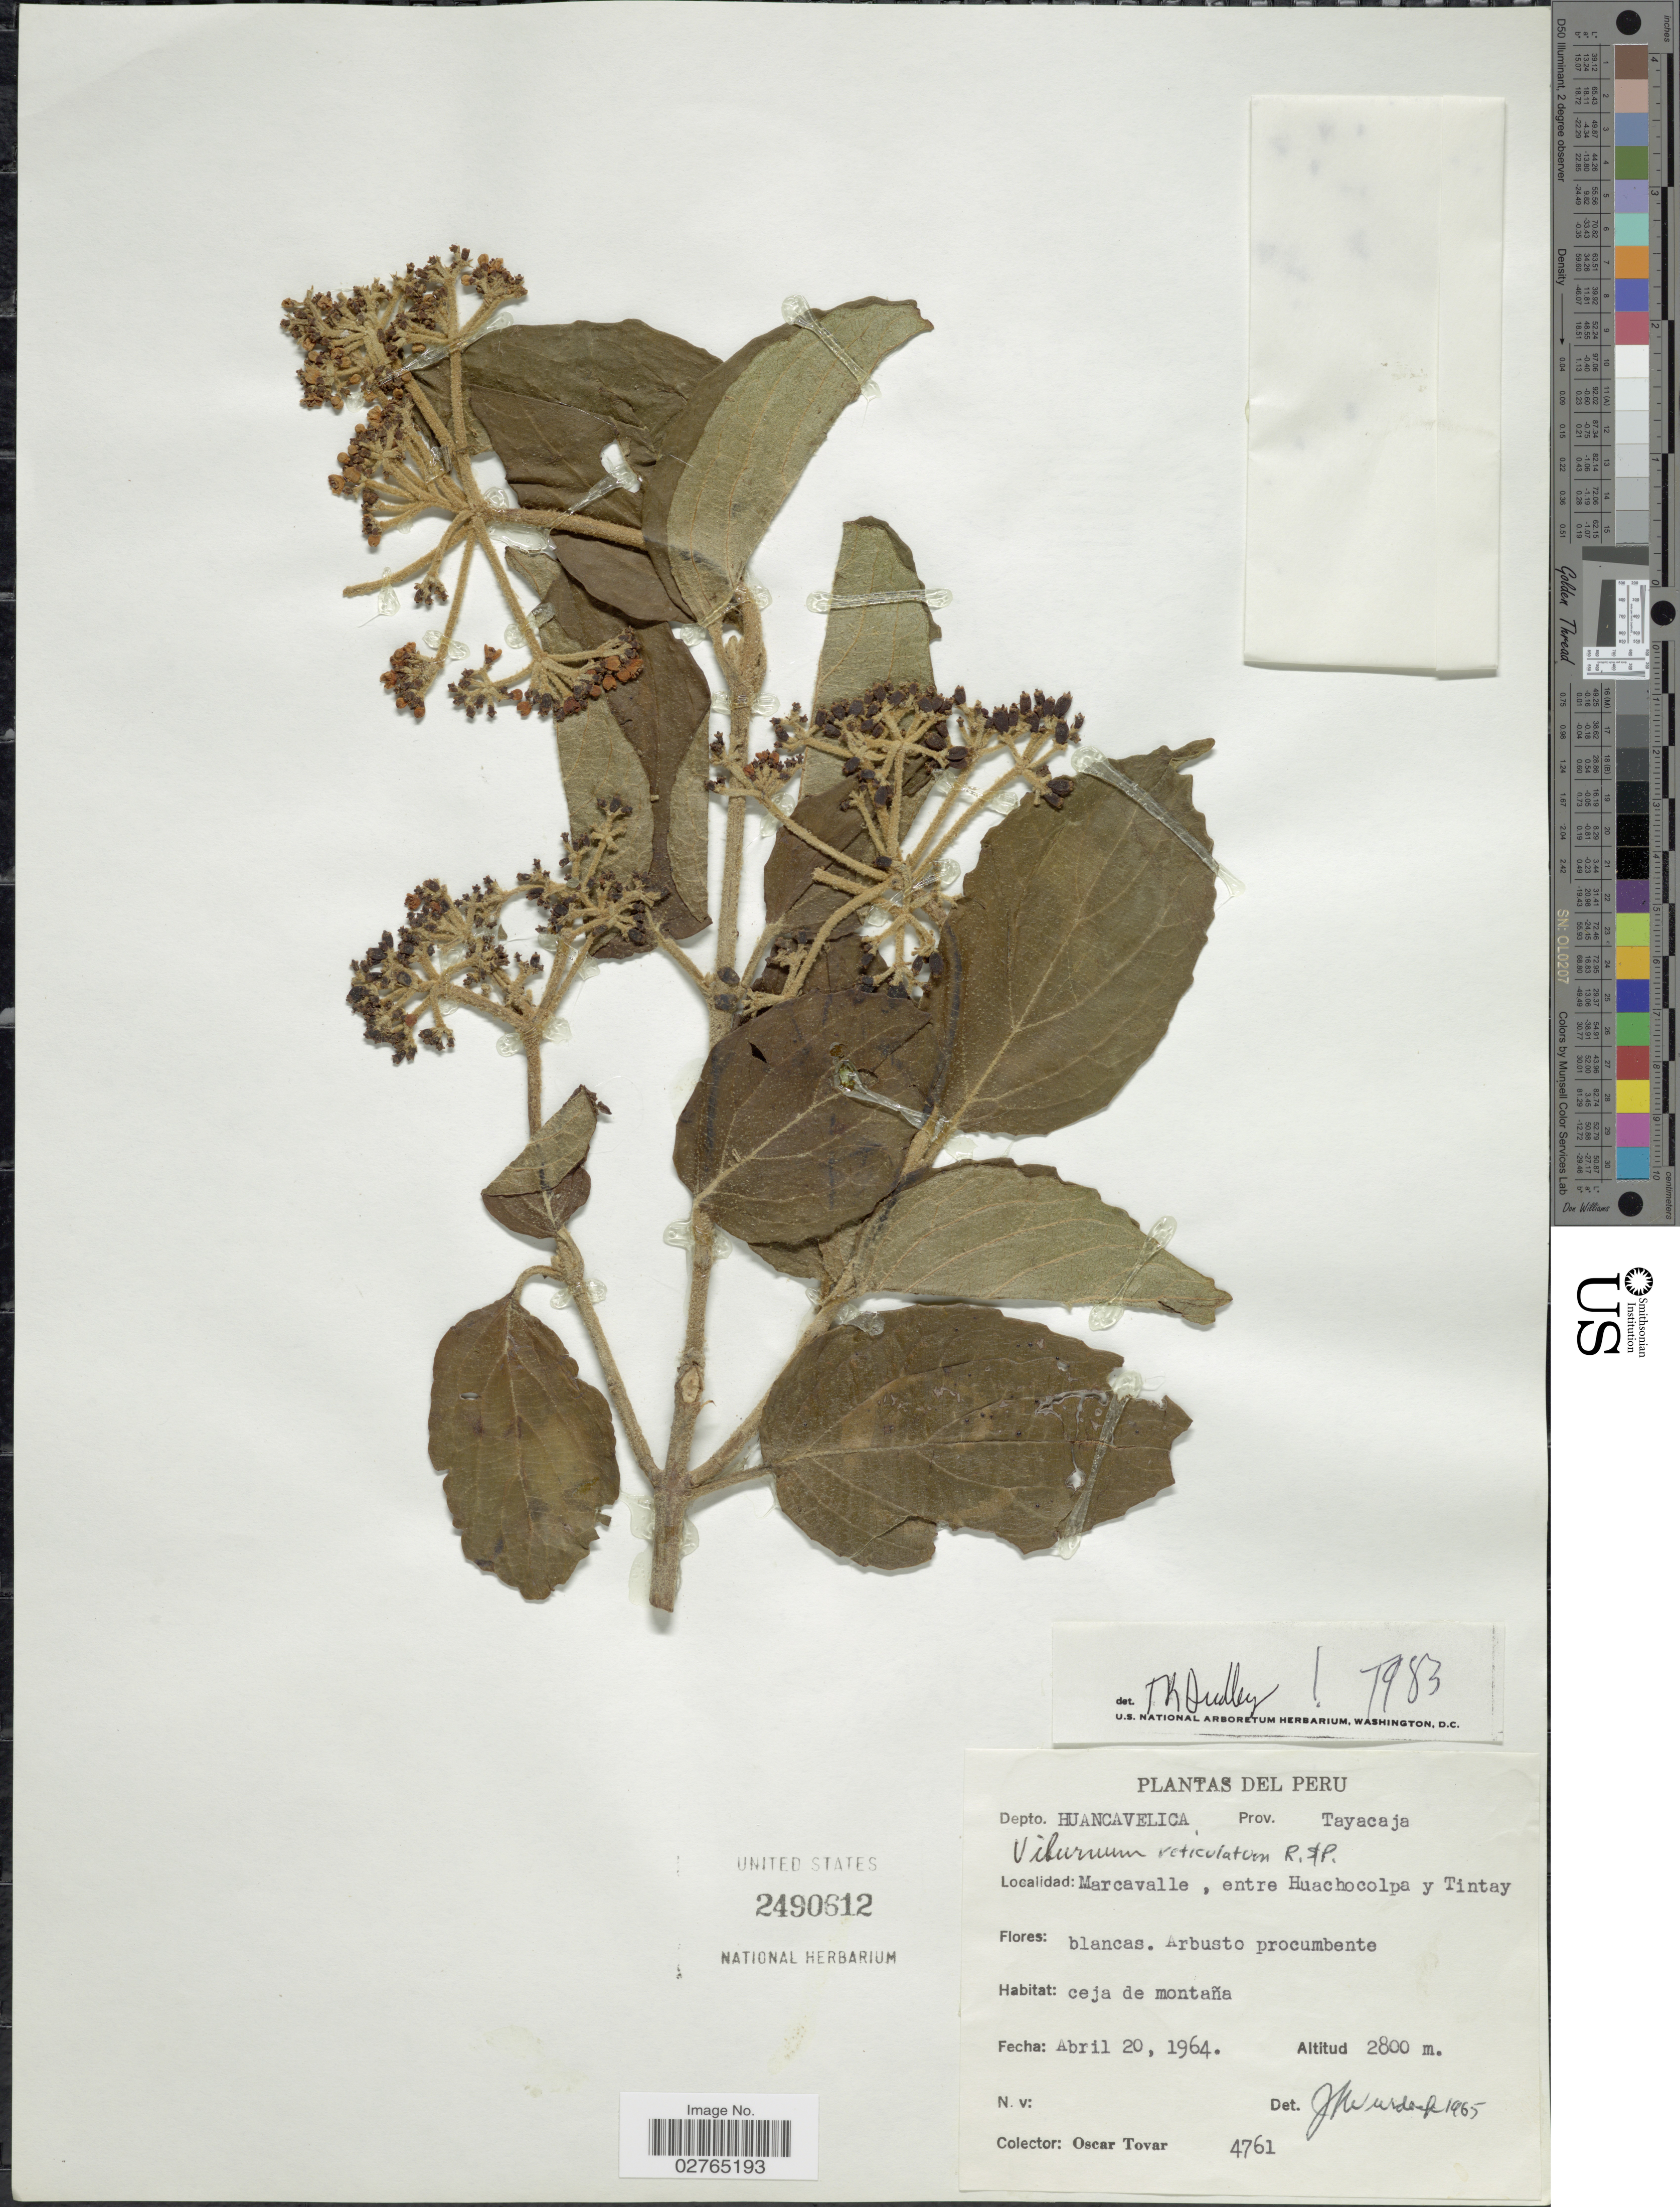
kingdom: Plantae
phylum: Tracheophyta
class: Magnoliopsida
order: Dipsacales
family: Viburnaceae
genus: Viburnum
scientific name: Viburnum reticulatum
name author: Ruiz & Pav. ex Oerst.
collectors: Ó. Tovar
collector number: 4761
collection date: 1964-04-20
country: Peru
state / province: Huancavelica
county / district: Tayacaja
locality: Depto. Huancavelica. Prov. Tayacaja. Marcavalle, entre Huachocolpa y Tintay.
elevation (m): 2800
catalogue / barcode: US 2490612